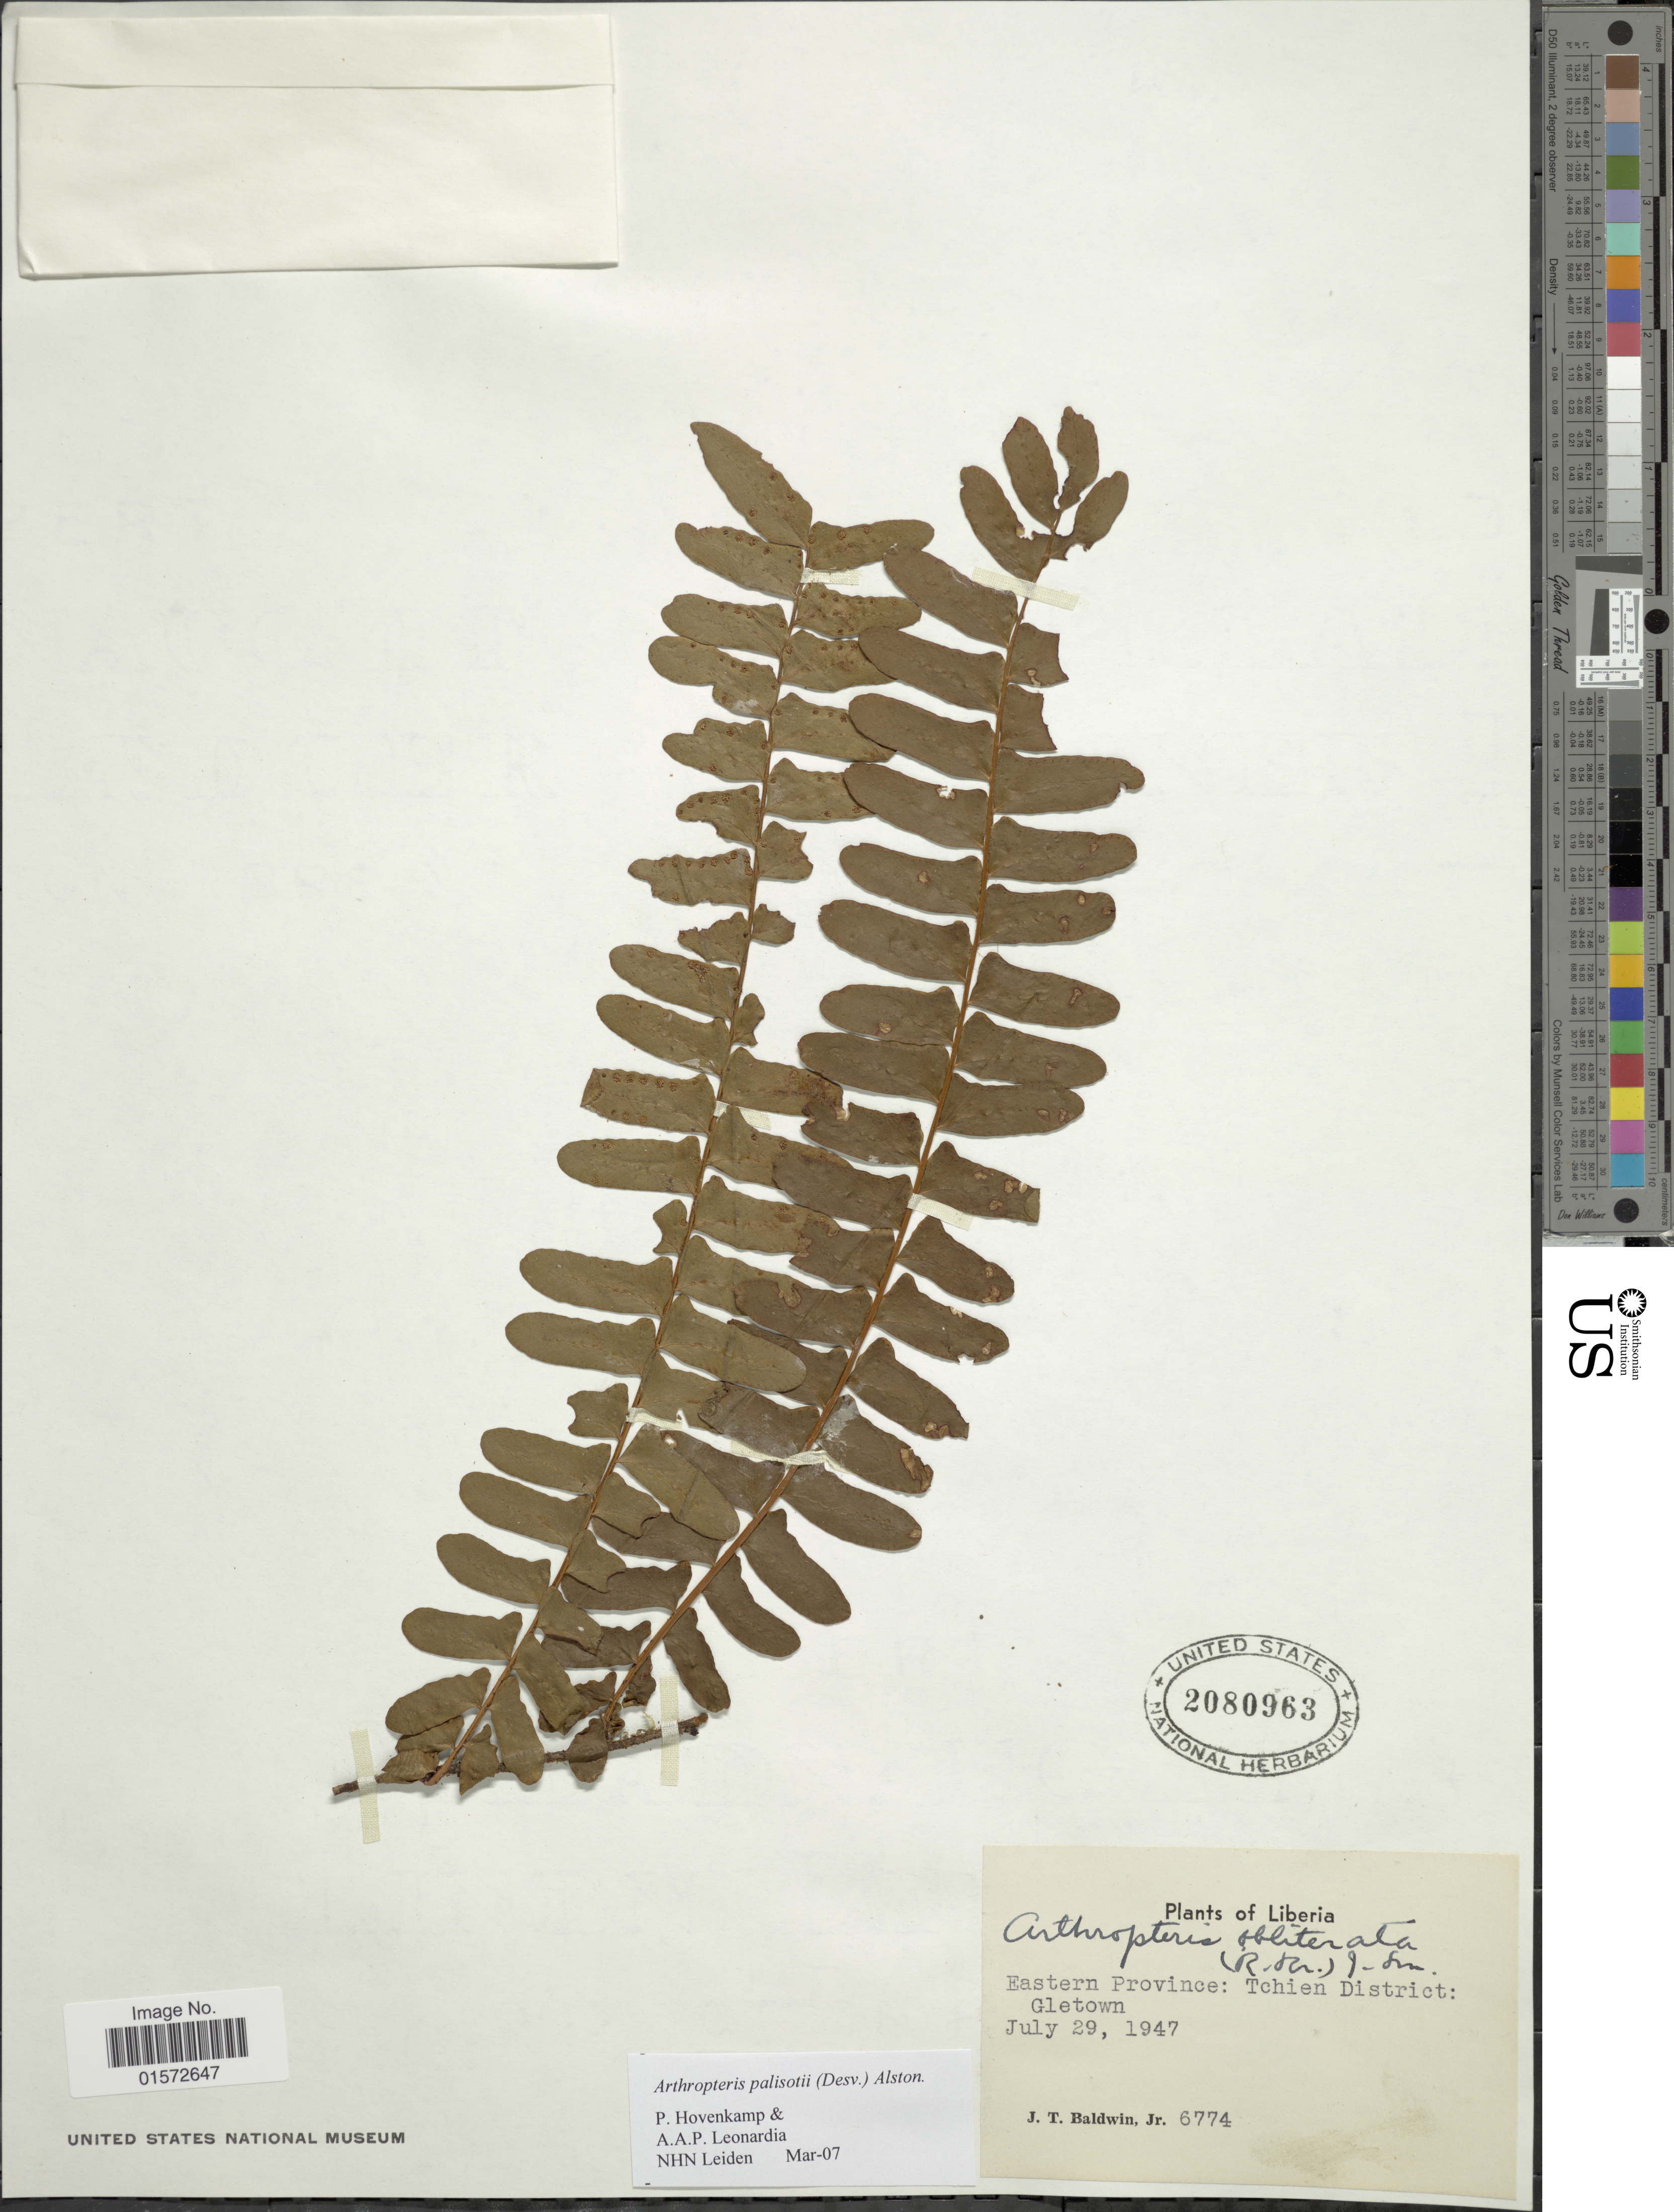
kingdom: Plantae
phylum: Tracheophyta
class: Polypodiopsida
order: Polypodiales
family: Tectariaceae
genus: Arthropteris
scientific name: Arthropteris palisotii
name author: (Desv.) Alston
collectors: J. T. Baldwin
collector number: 6774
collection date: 1947-07-29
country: Liberia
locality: Eastern Province: Tchien District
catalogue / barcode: US 2080963